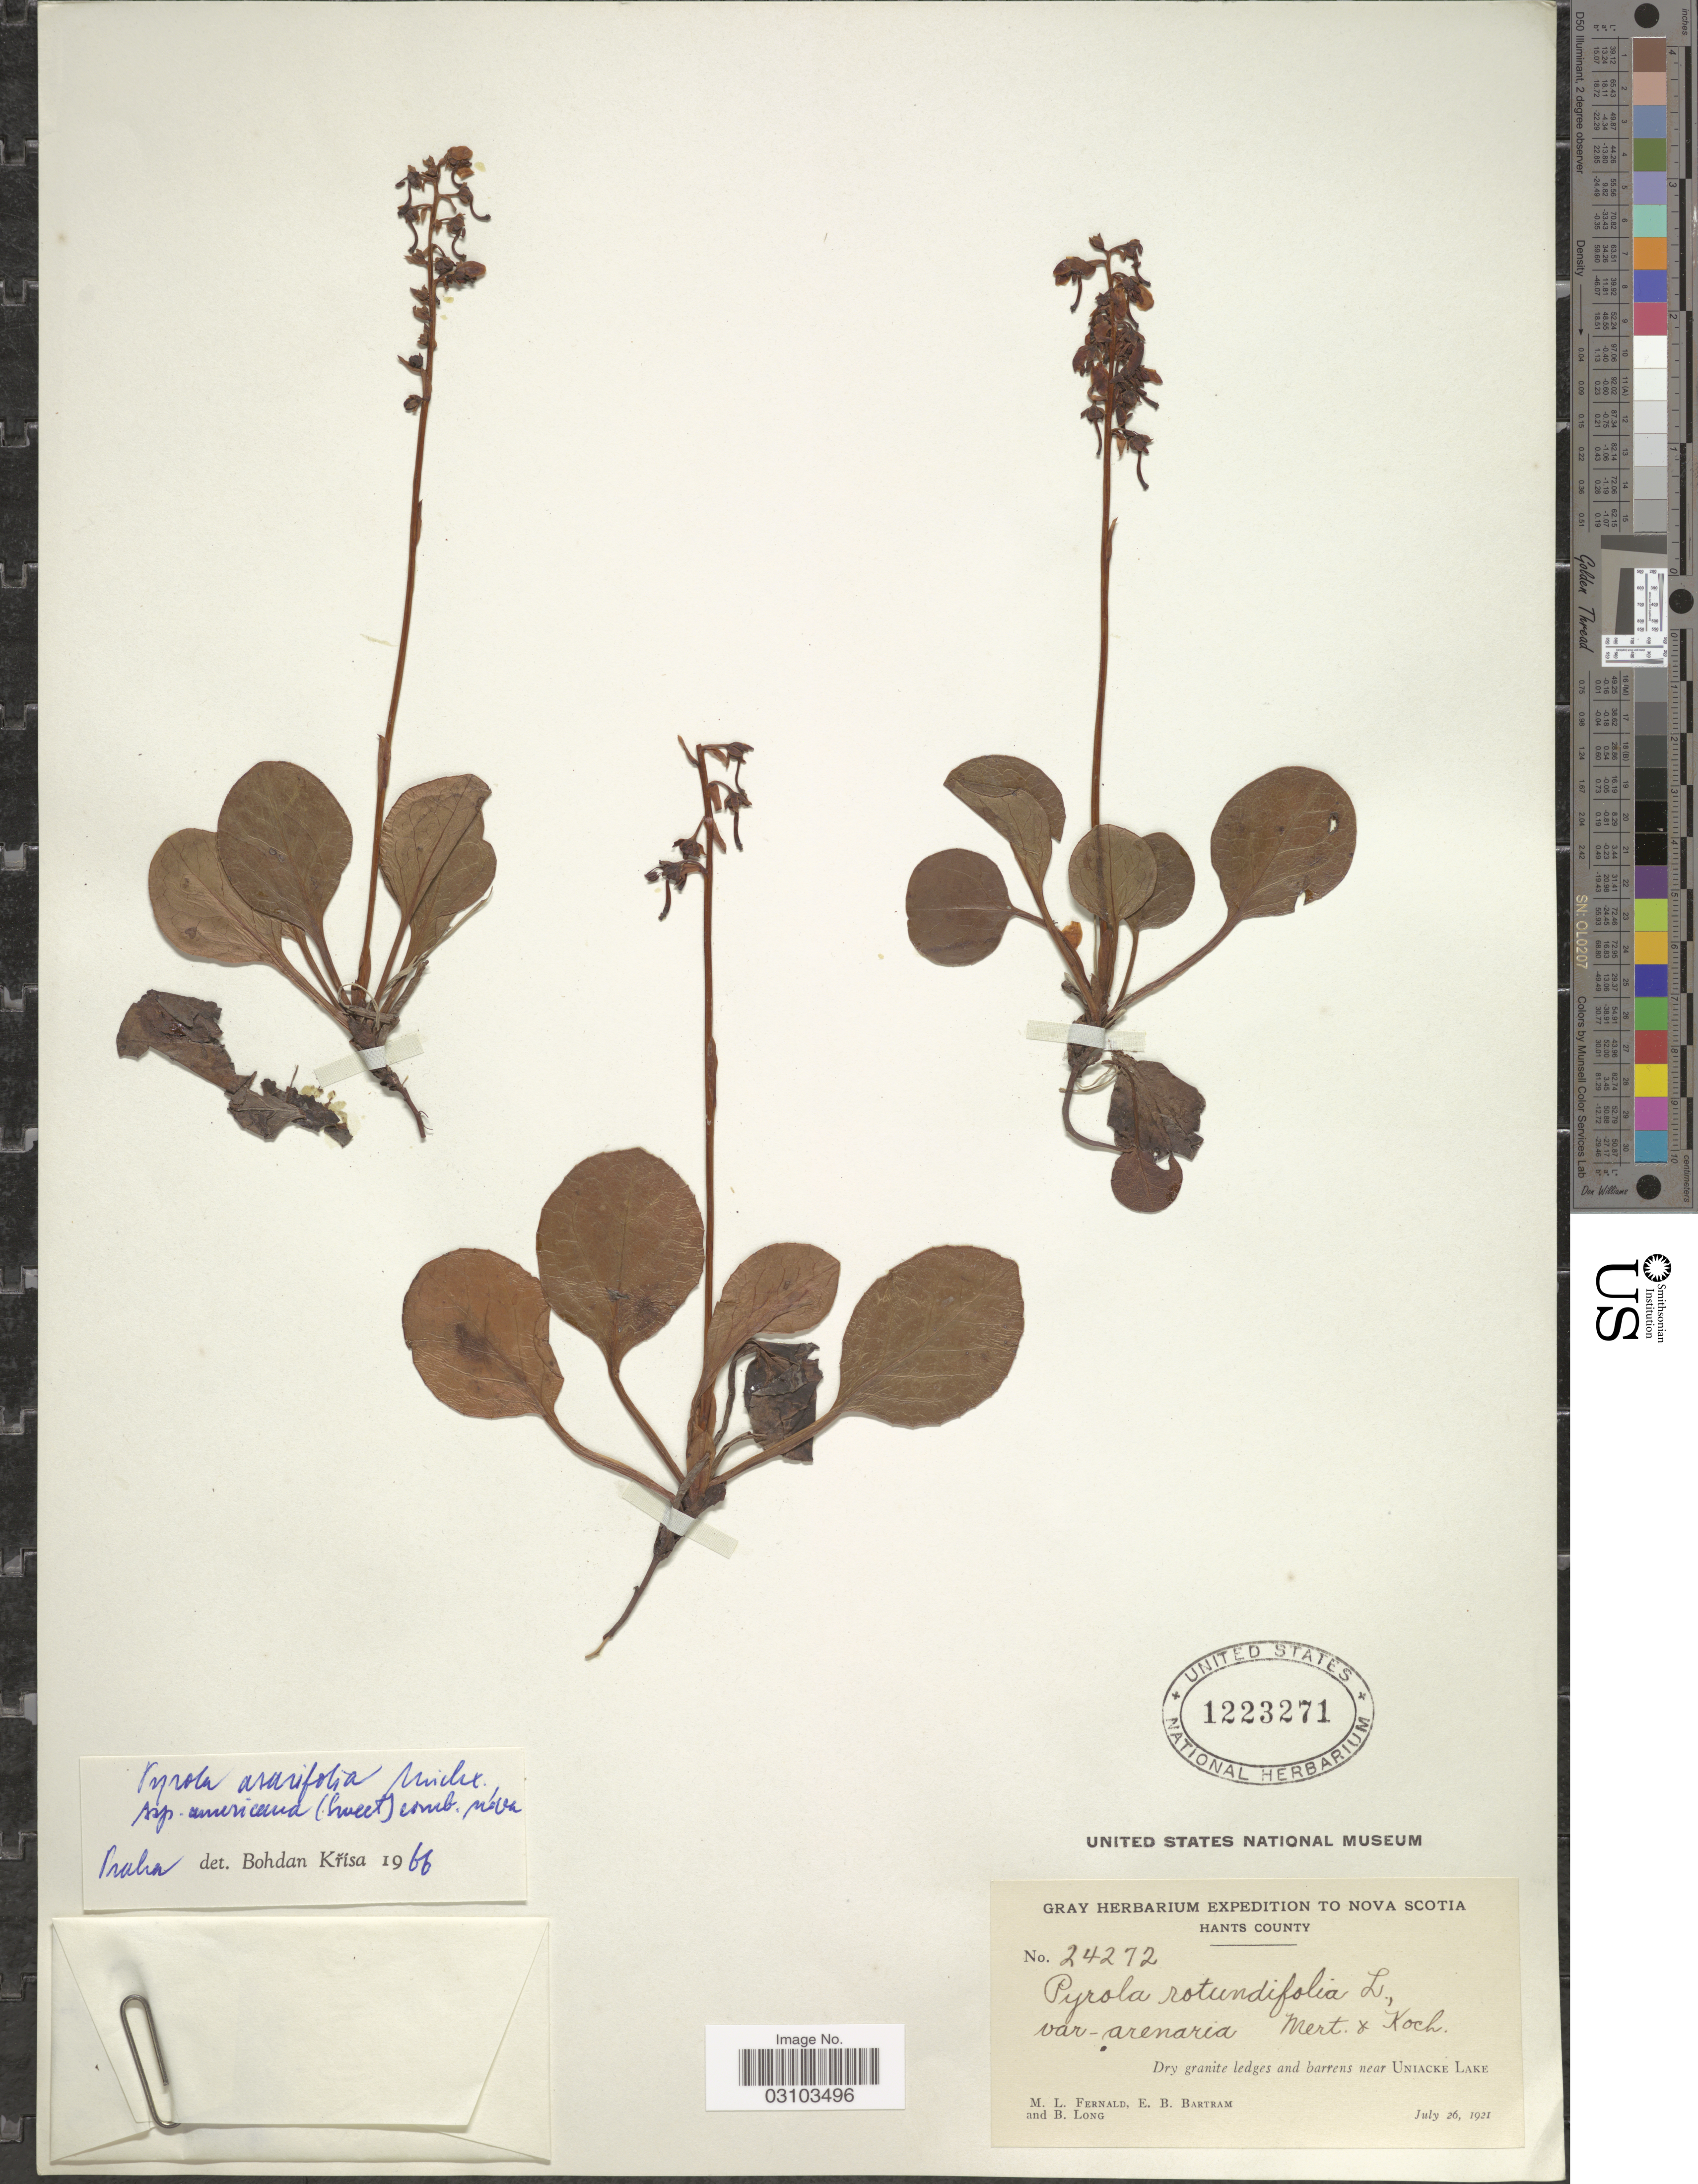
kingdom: Plantae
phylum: Tracheophyta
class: Magnoliopsida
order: Ericales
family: Ericaceae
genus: Pyrola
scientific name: Pyrola asarifolia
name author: Michx.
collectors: M. L. Fernald, E. B. Bartram & B. Long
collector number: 24272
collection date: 1921-07-26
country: Canada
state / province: Nova Scotia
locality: Hants County, Dry granite ledges and barrens near Uniacke Lake.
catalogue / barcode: US 1223271